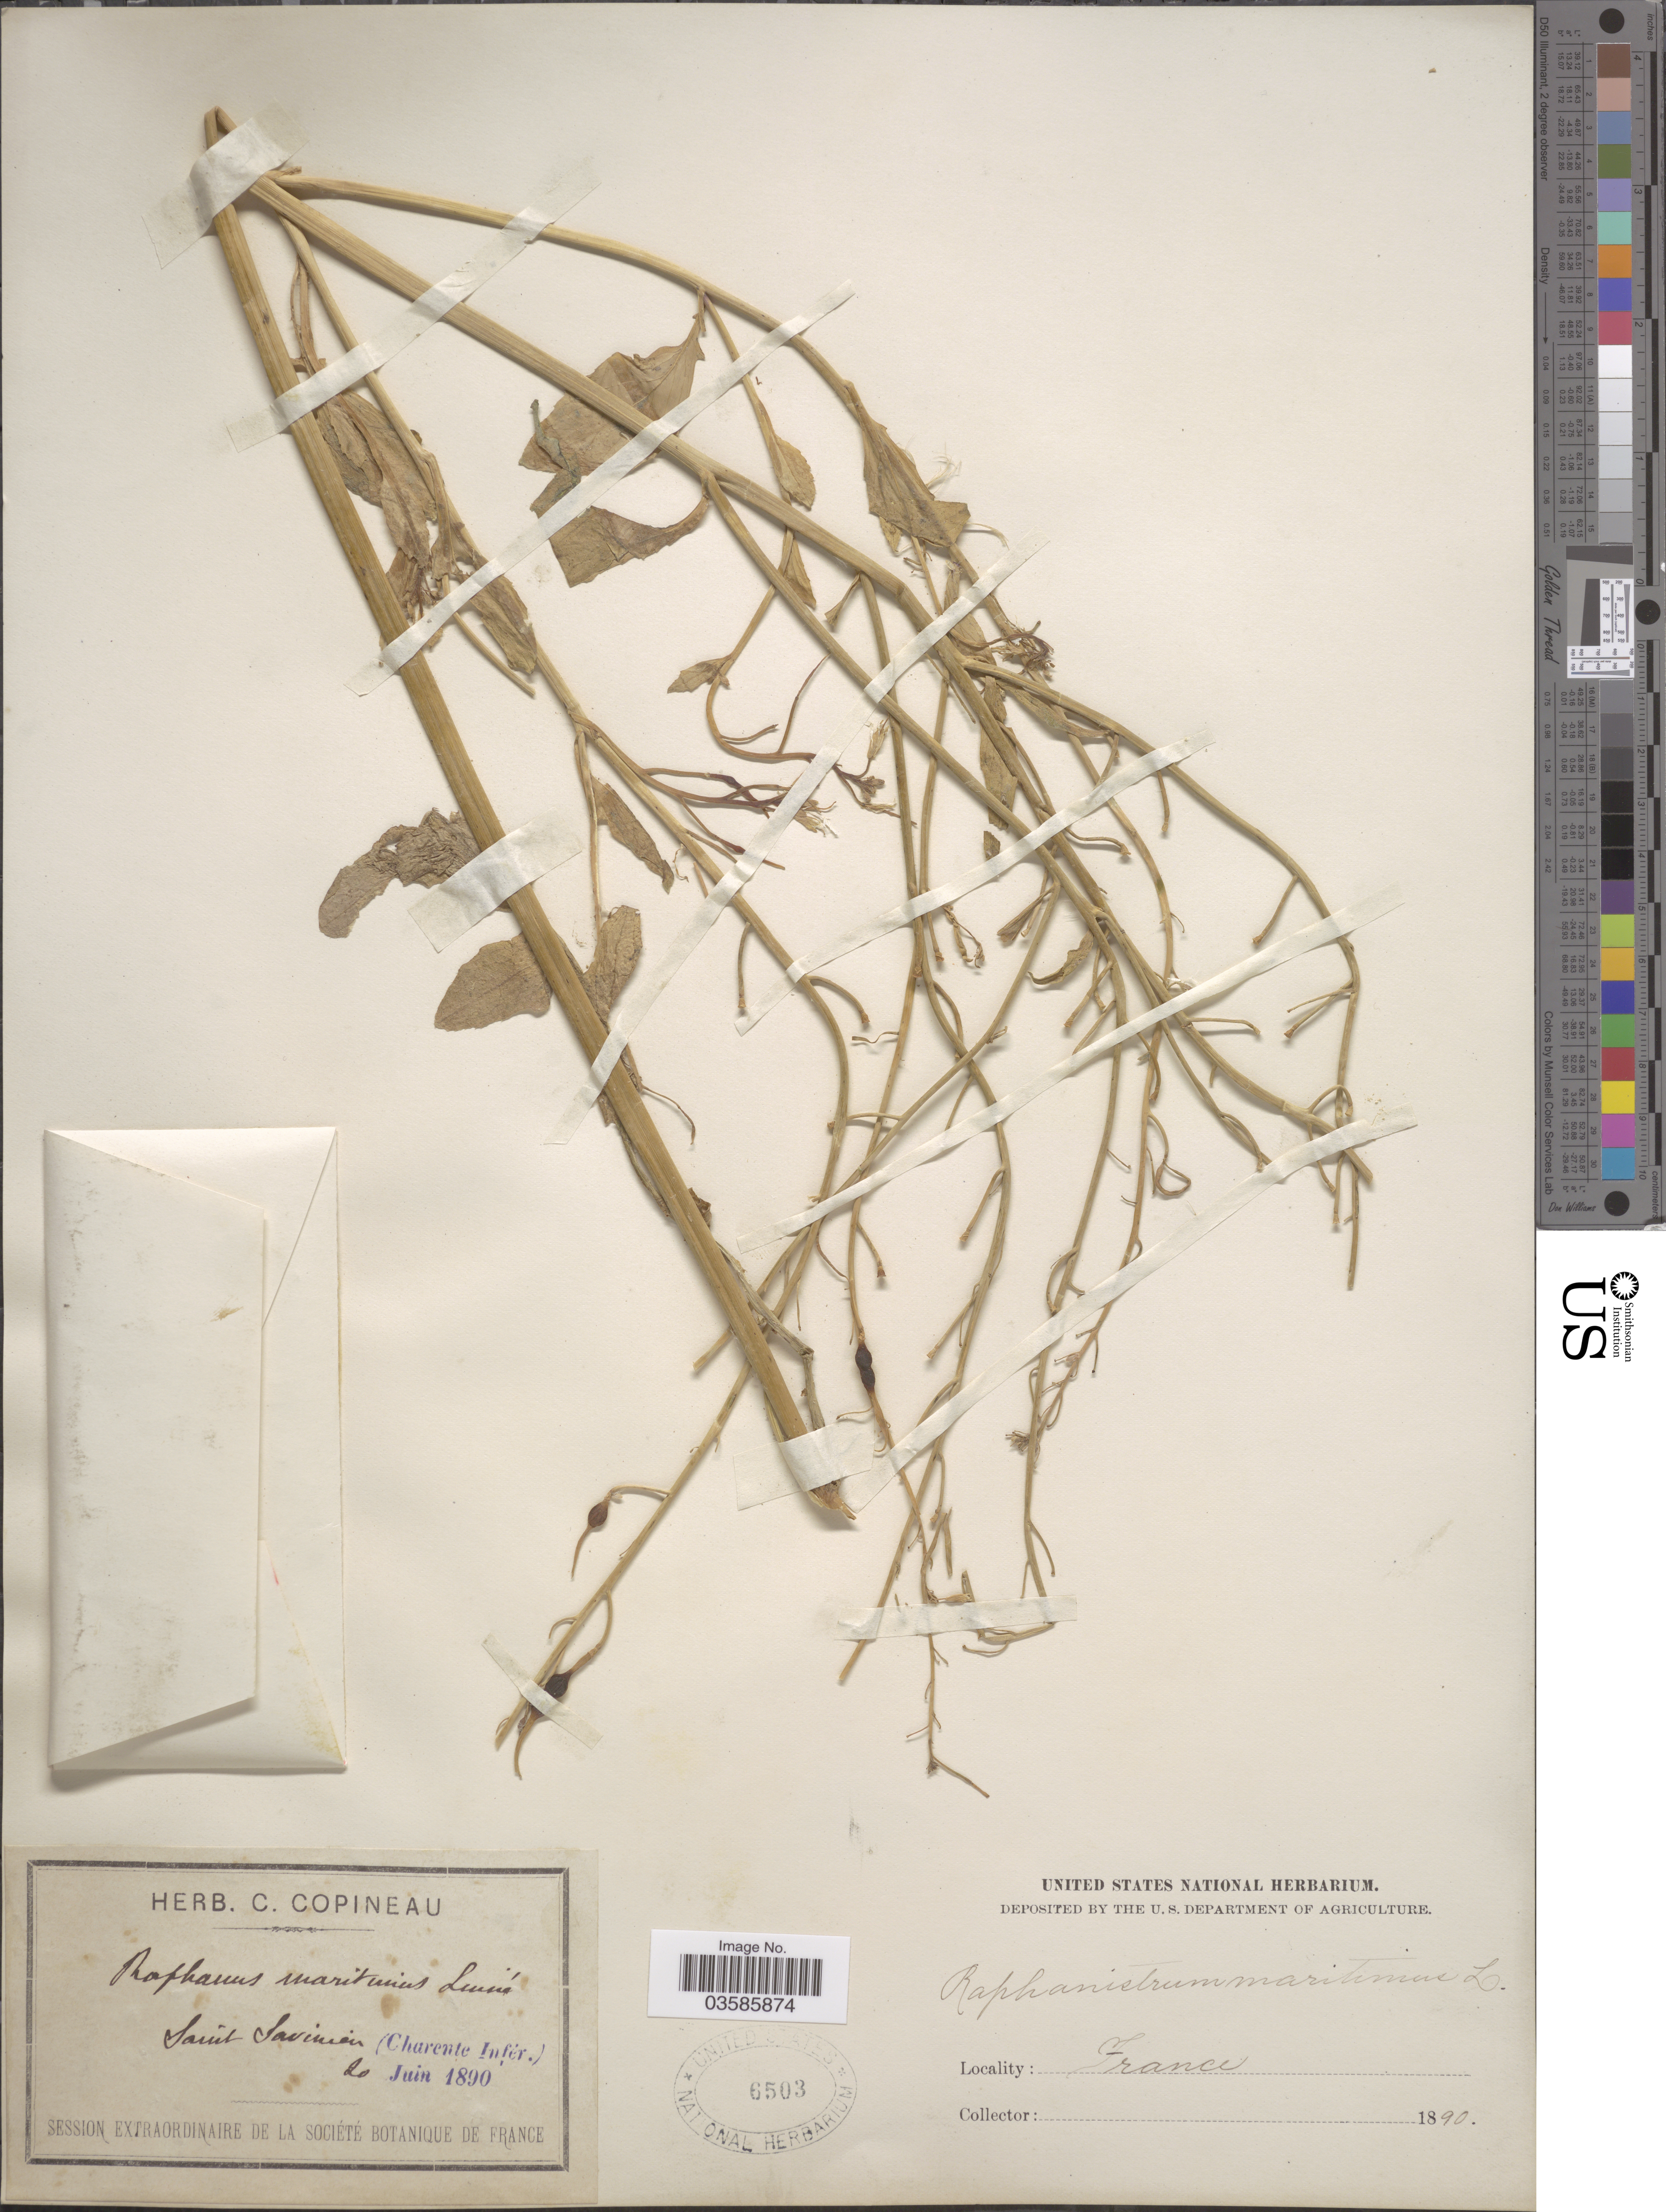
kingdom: Plantae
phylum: Tracheophyta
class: Magnoliopsida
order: Brassicales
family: Brassicaceae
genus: Raphanus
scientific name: Raphanus maritimus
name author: Sm.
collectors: ex herb. C. Copineau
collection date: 1890-06-20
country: France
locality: Saint Savinien. (Charente Infer.).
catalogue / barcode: US 6503